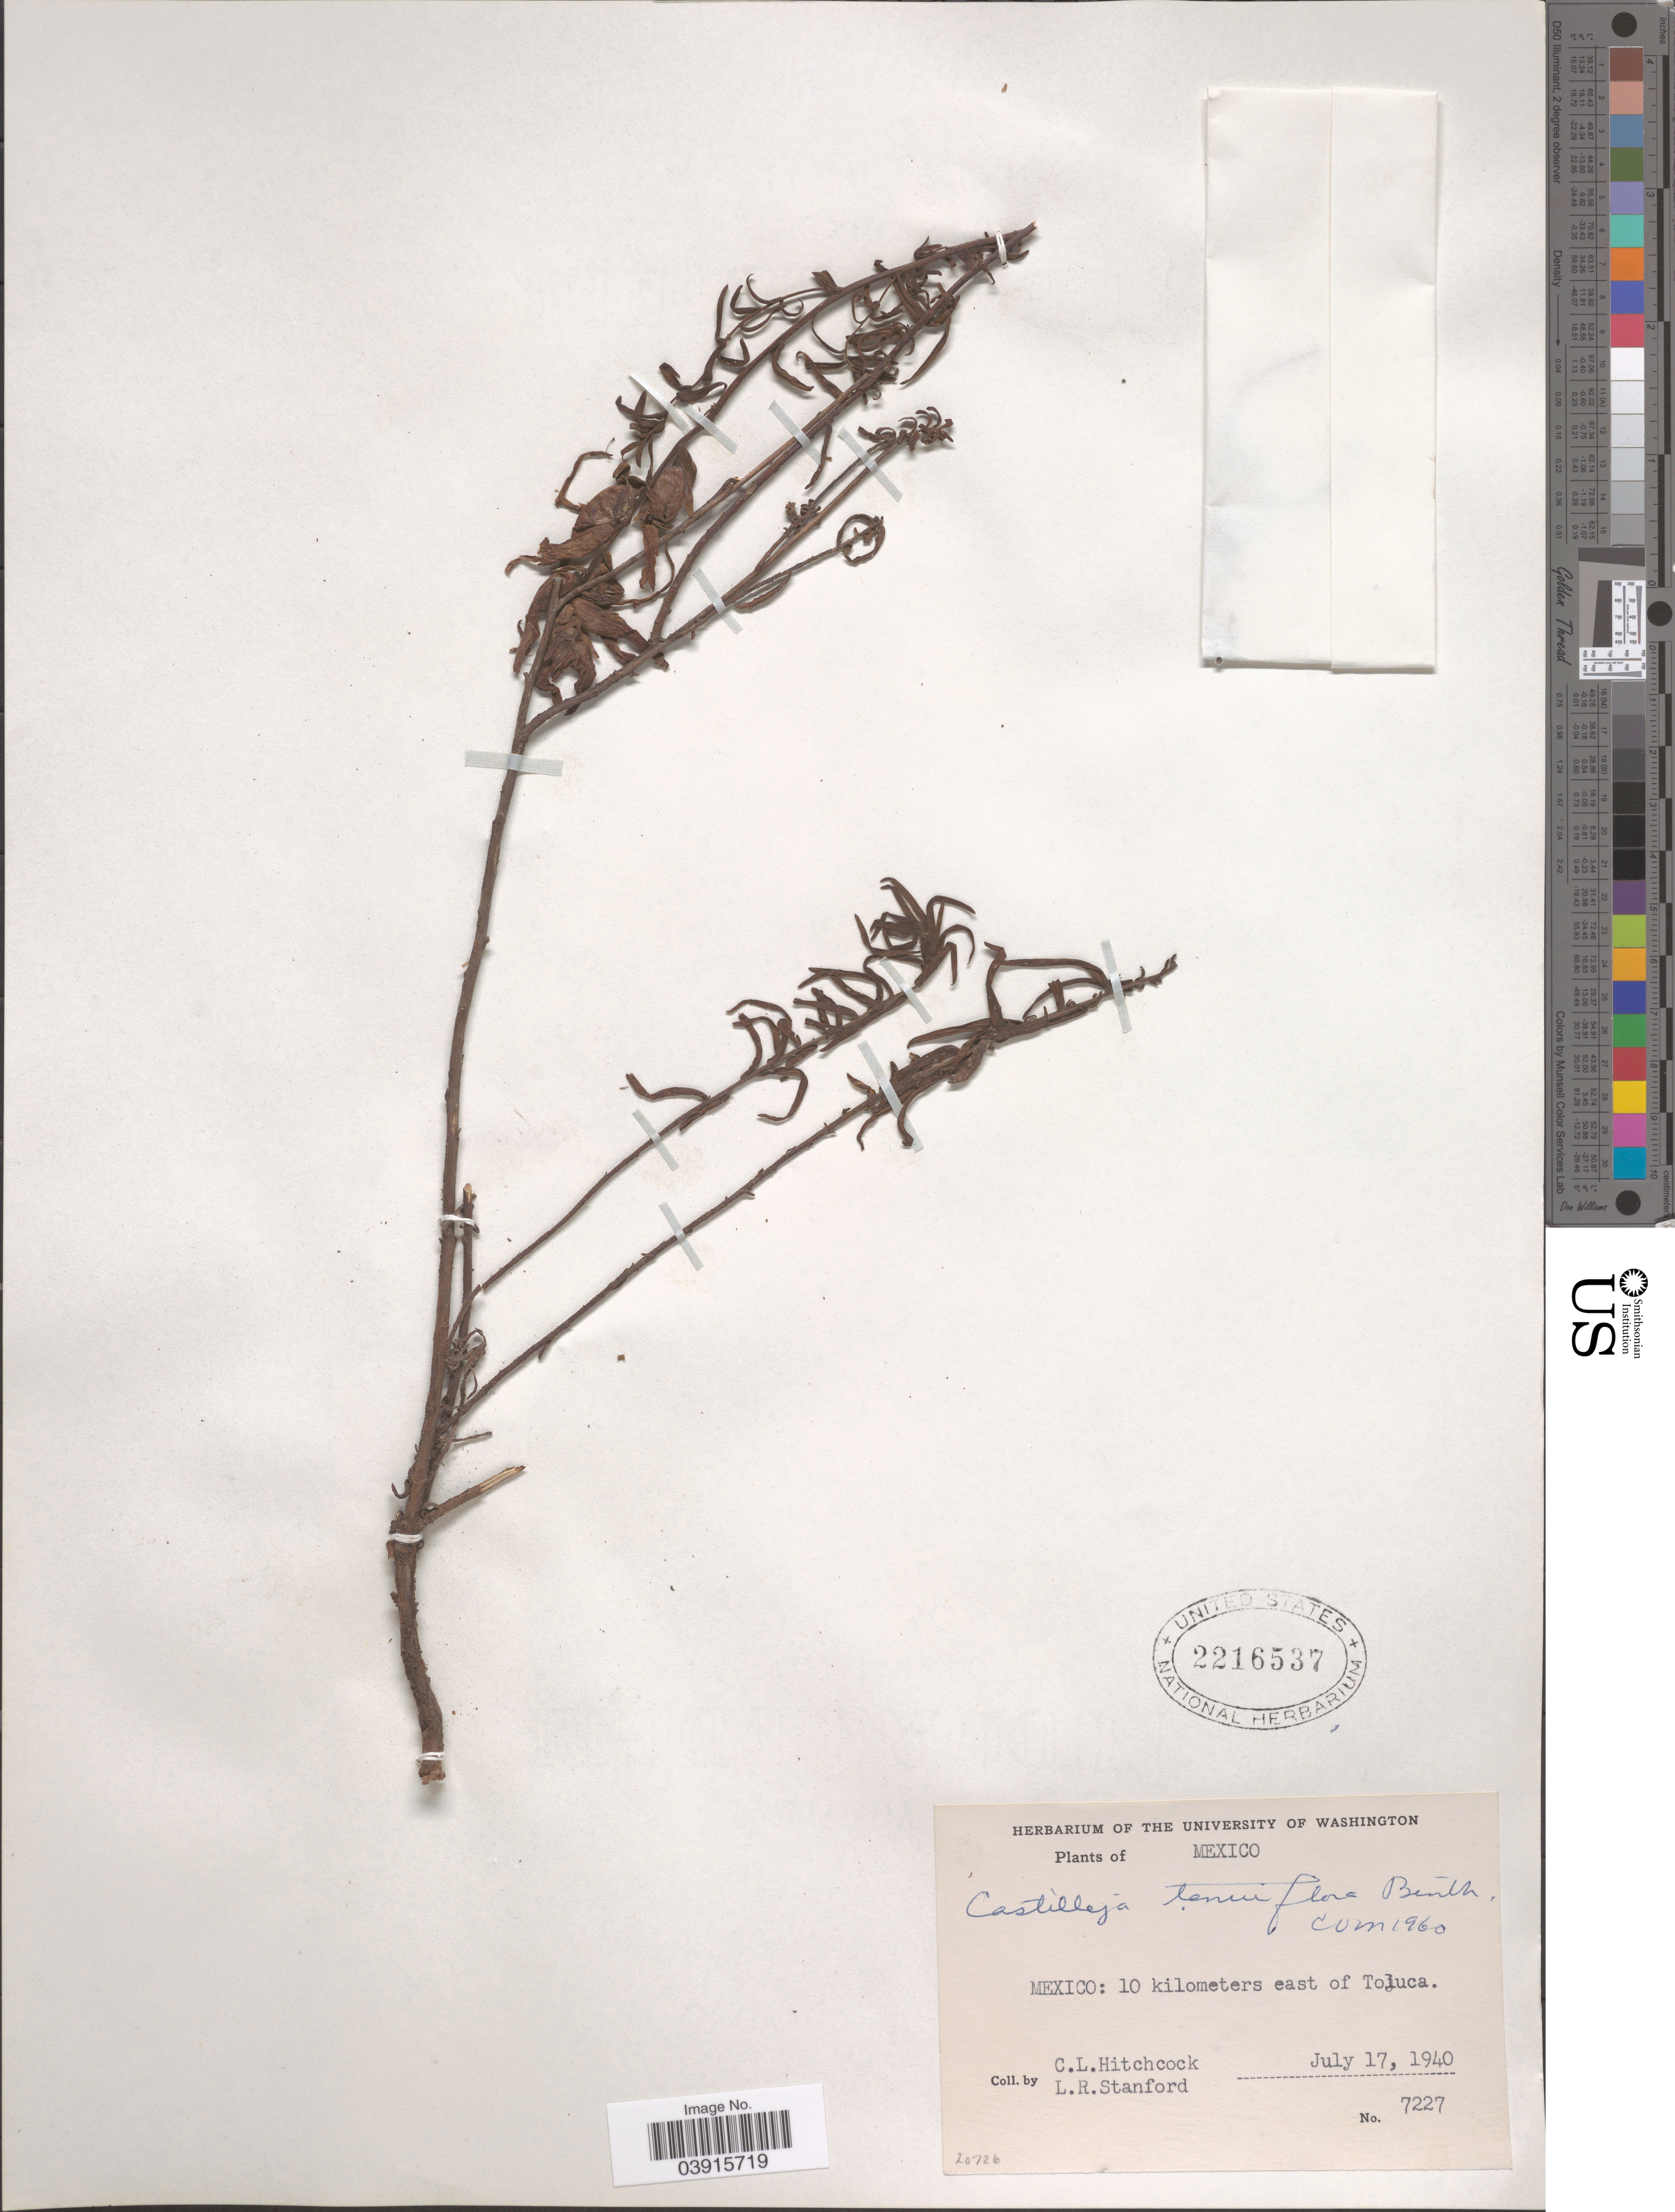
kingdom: Plantae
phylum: Tracheophyta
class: Magnoliopsida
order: Lamiales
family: Orobanchaceae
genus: Castilleja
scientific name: Castilleja tenuiflora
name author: Benth.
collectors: C. L. Hitchcock & L. R. Stanford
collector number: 7227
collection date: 1940-07-17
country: Mexico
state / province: México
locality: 10 kilometers east of Toluca.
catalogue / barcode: US 2216537